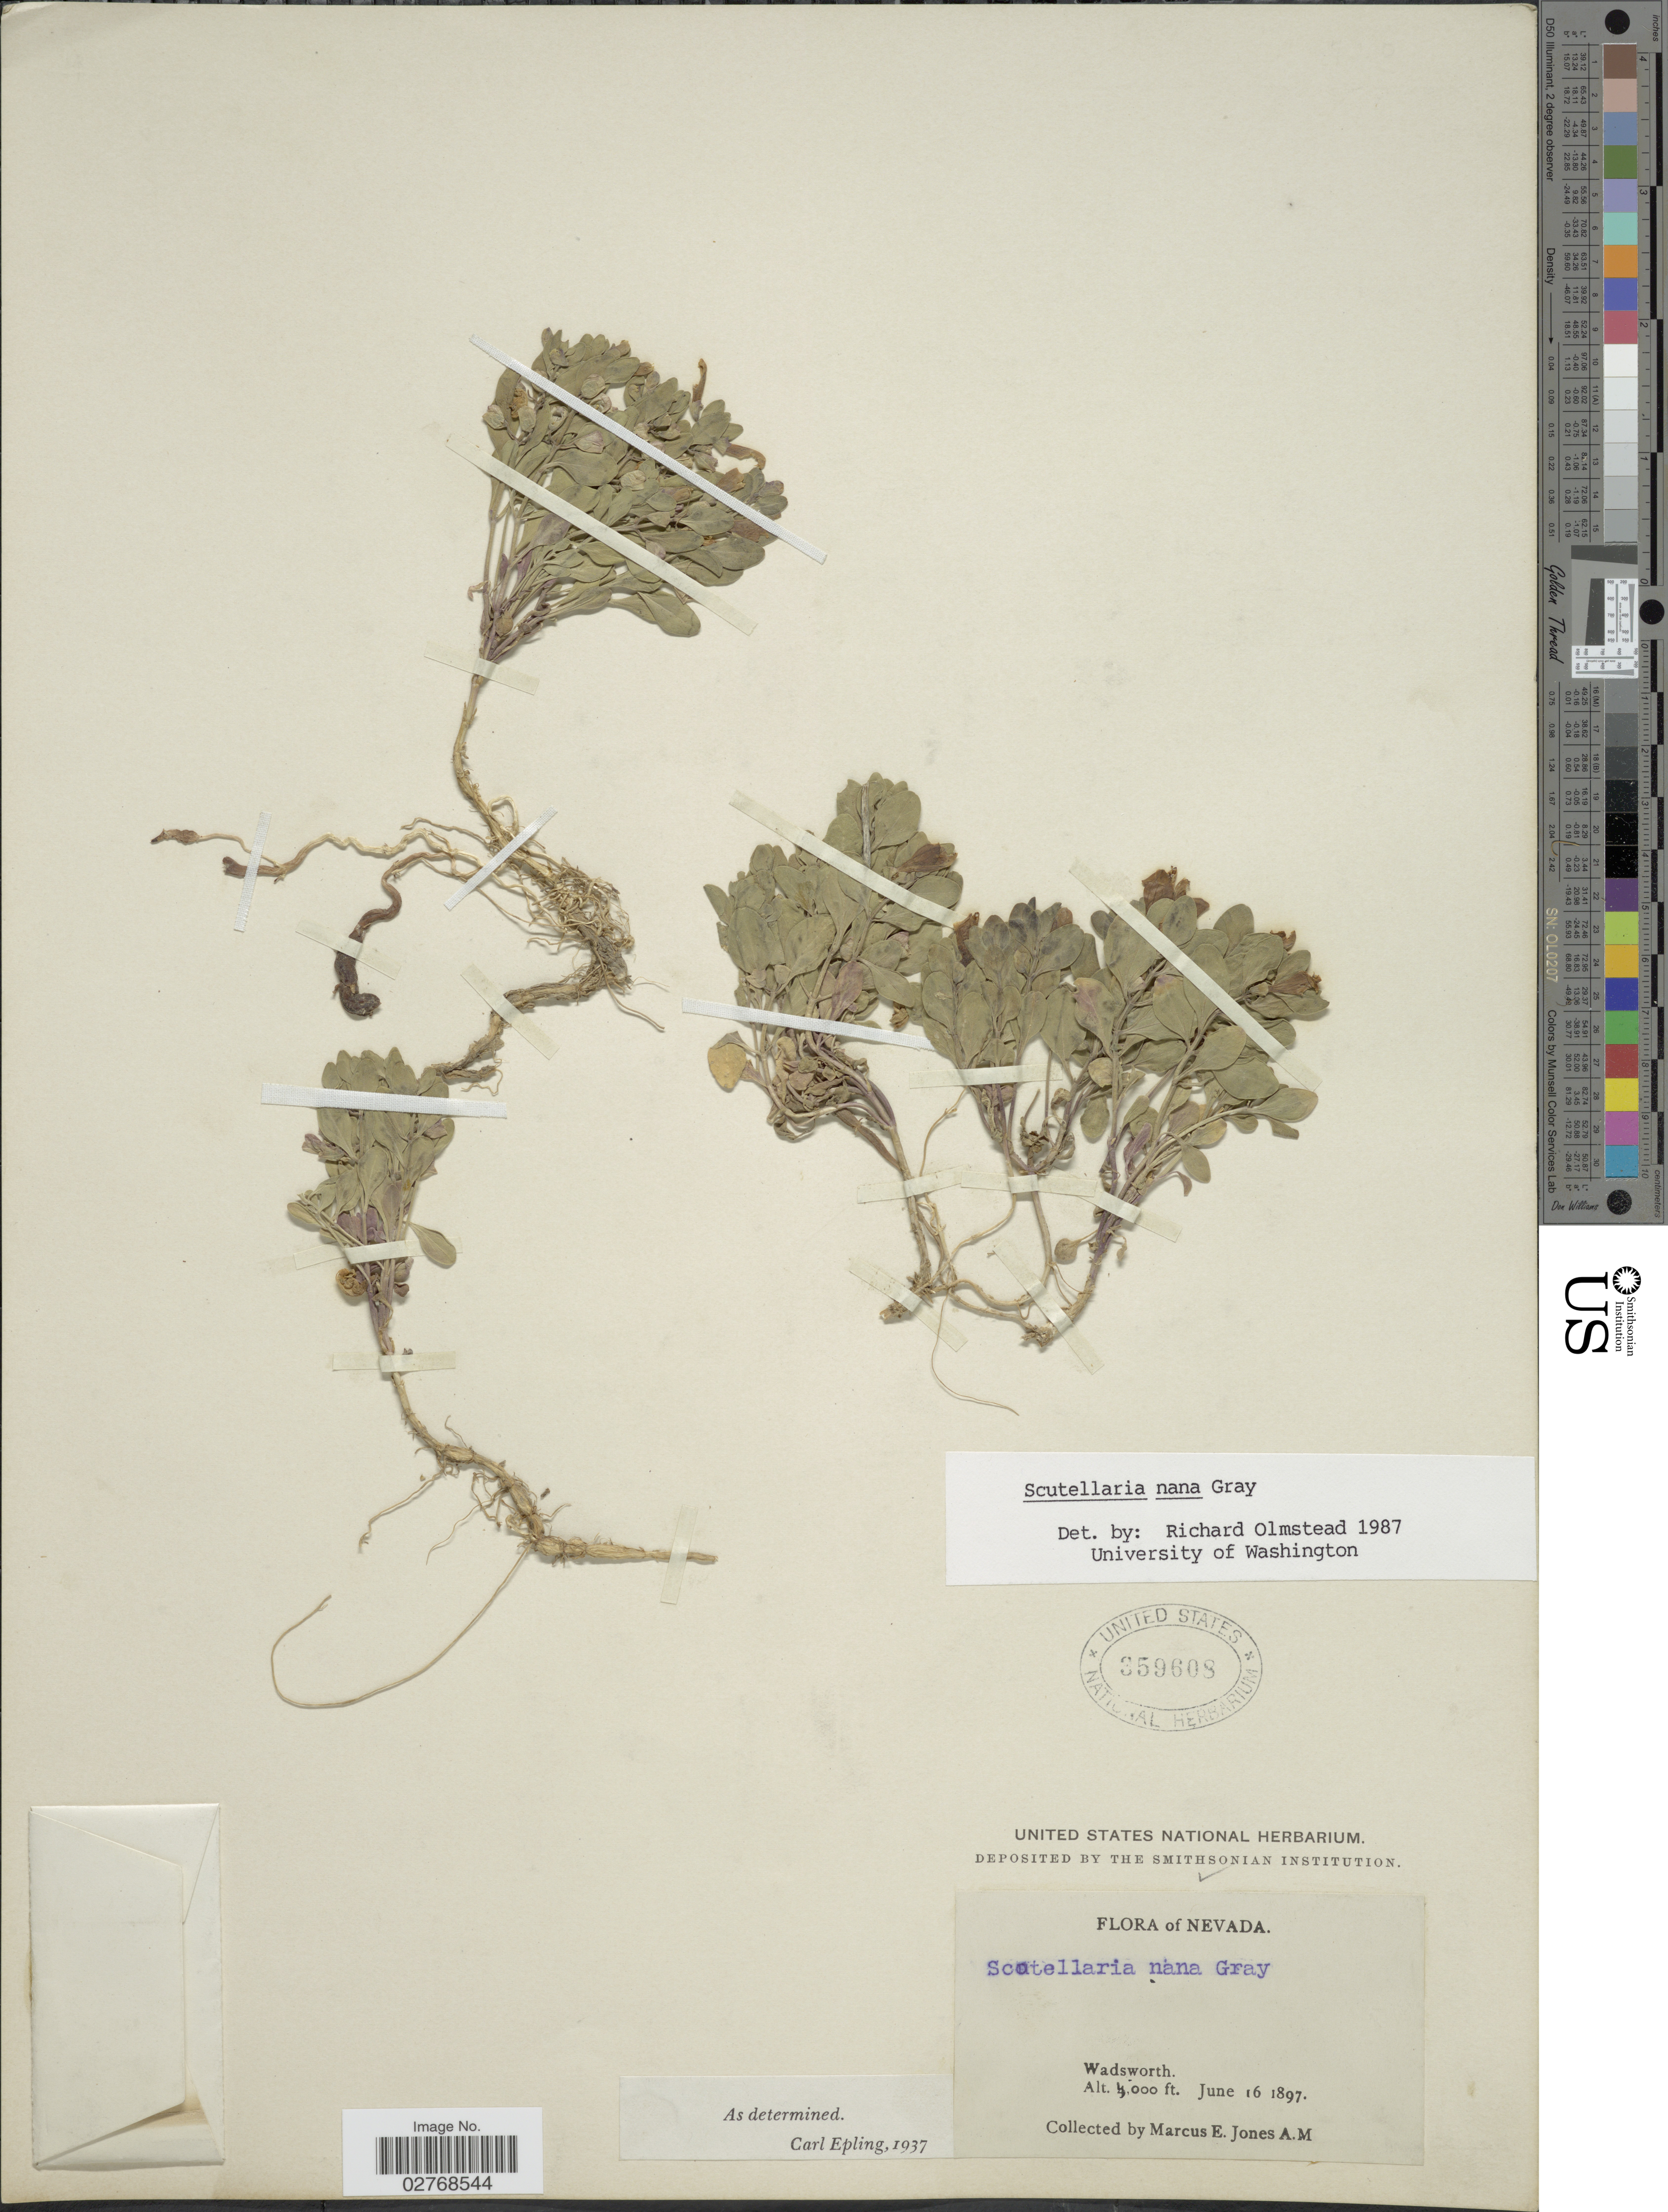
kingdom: Plantae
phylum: Tracheophyta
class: Magnoliopsida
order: Lamiales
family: Lamiaceae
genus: Scutellaria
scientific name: Scutellaria nana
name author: A. Gray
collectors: M. E. Jones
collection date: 1897-06-16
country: United States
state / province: Nevada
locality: Wadsworth.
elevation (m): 1524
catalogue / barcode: US 359608